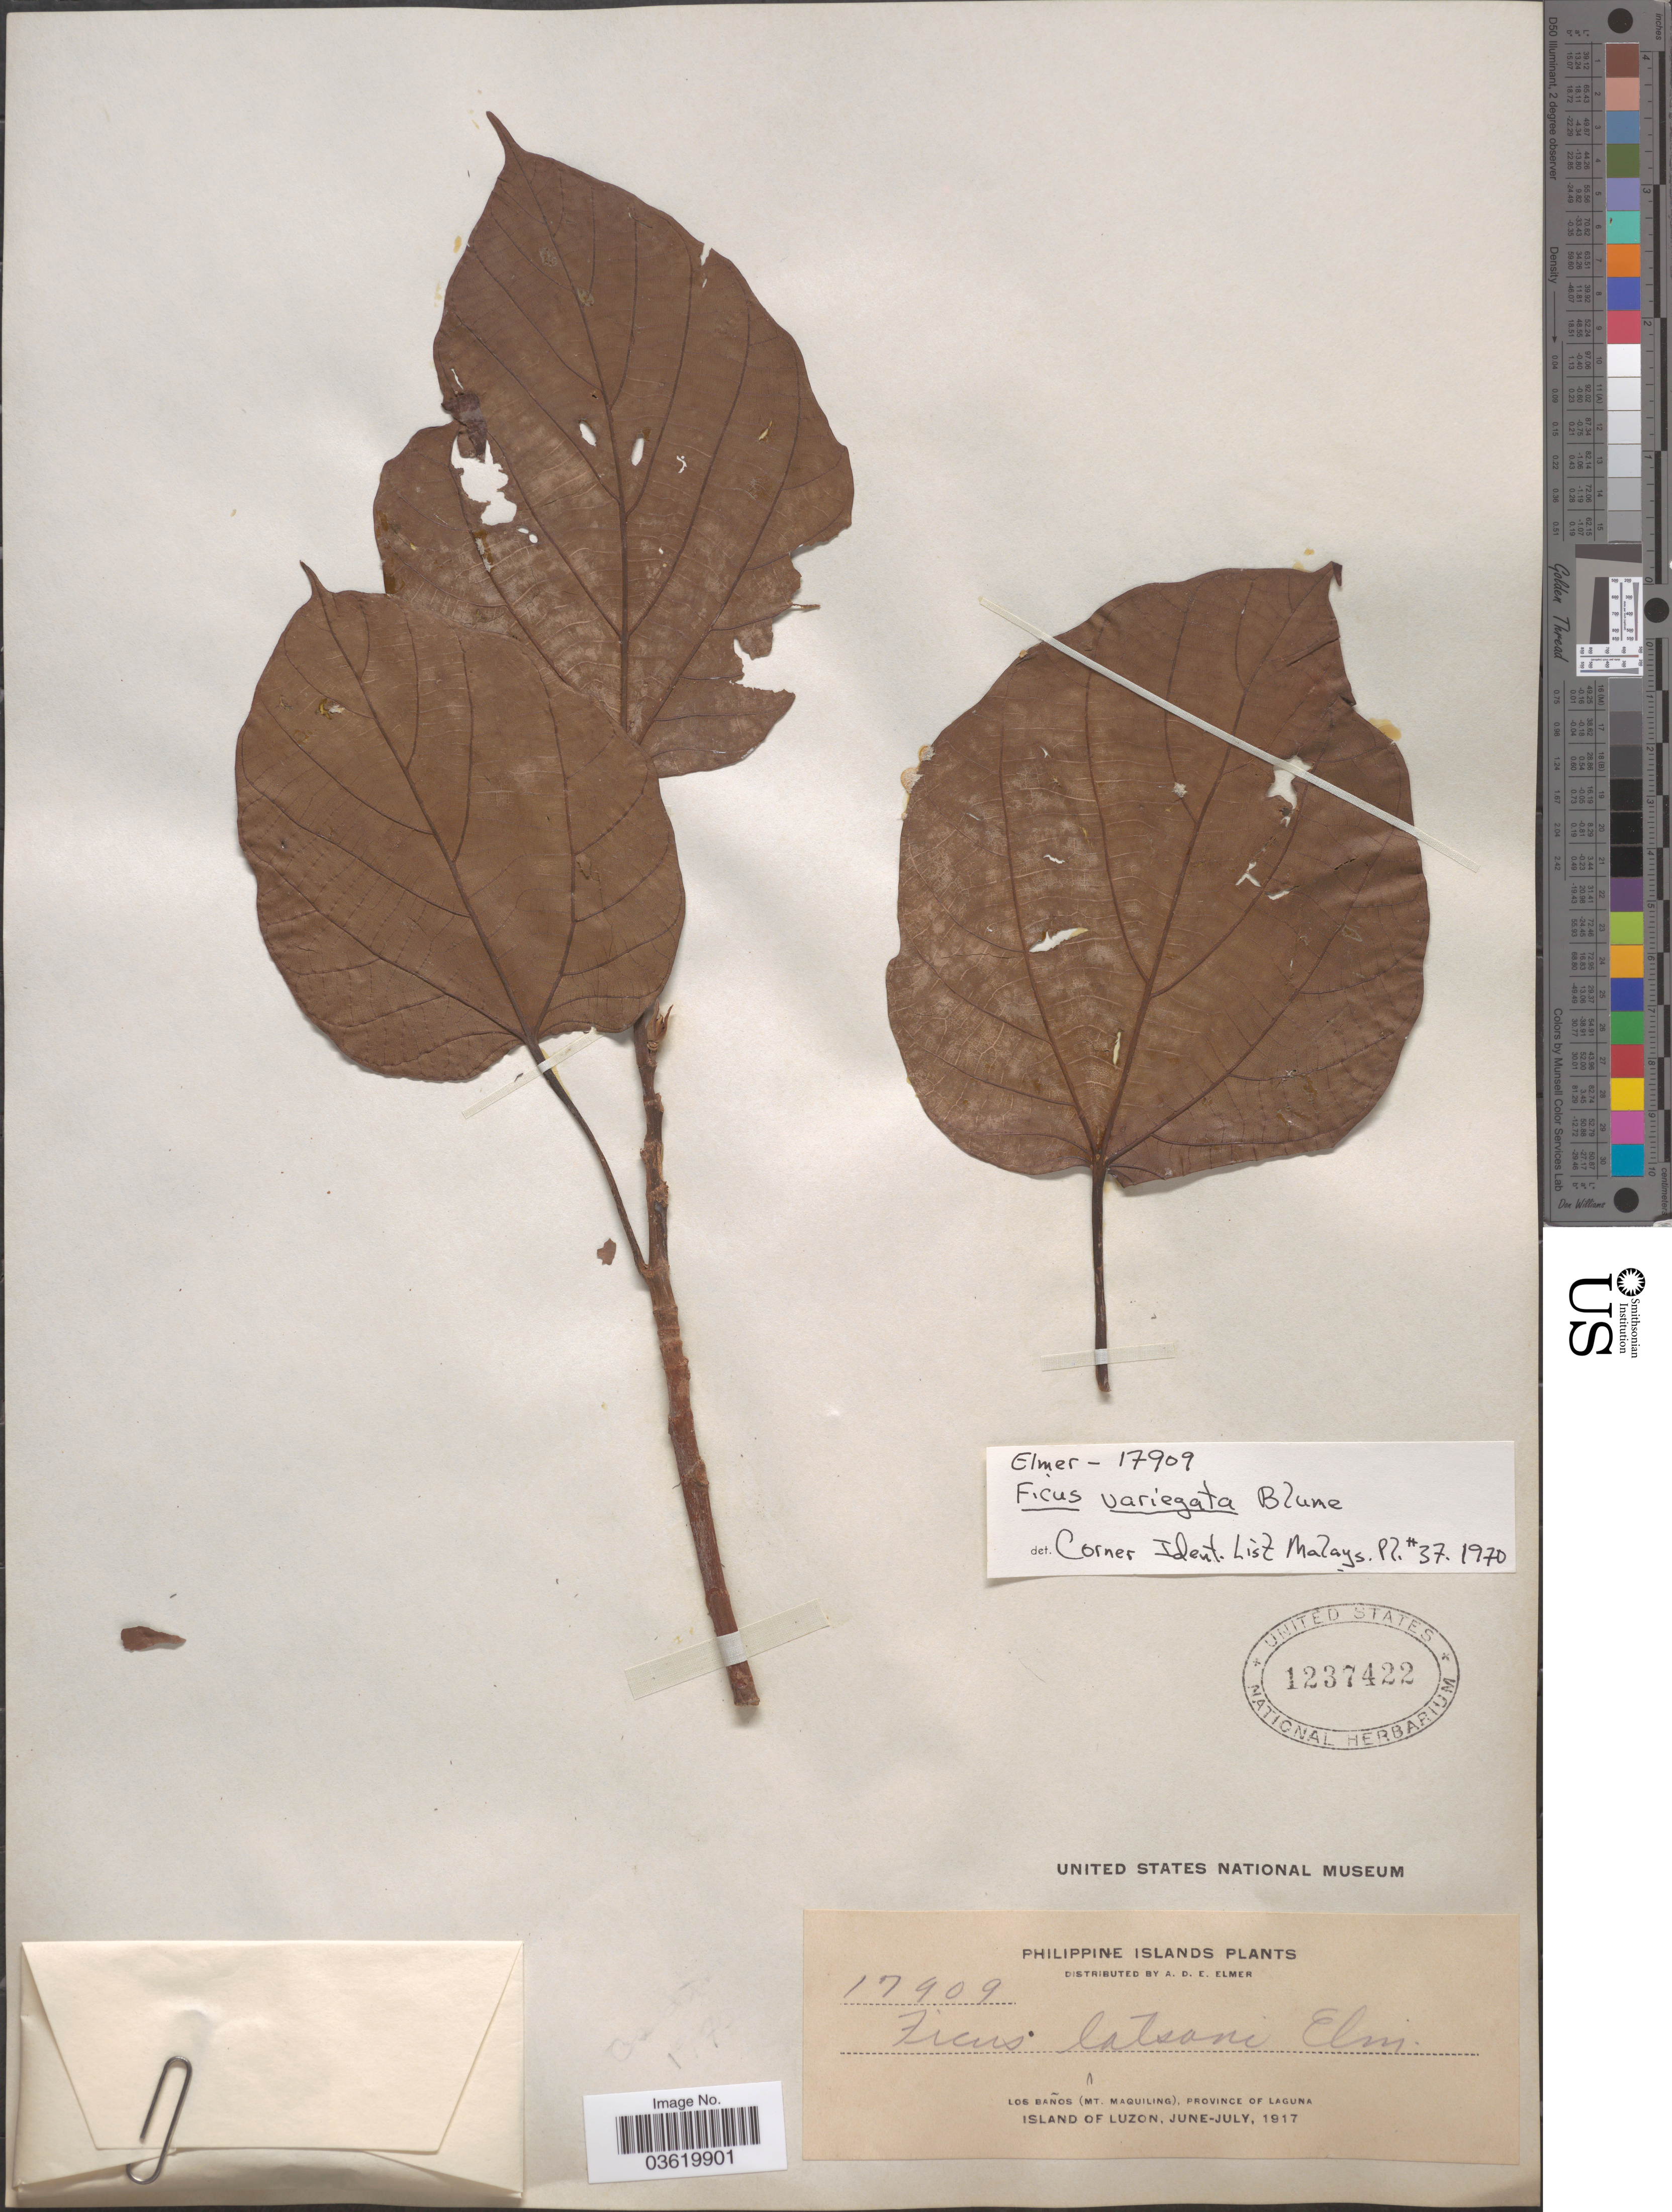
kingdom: Plantae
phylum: Tracheophyta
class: Magnoliopsida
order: Rosales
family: Moraceae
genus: Ficus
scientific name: Ficus variegata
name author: Blume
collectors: A. D. E. Elmer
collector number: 17909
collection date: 1917-06/1917-07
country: Philippines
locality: Philippine Islands. Los Baños (Mt. Maquiling), Province of Laguna. Island of Luzon.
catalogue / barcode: US 1237422